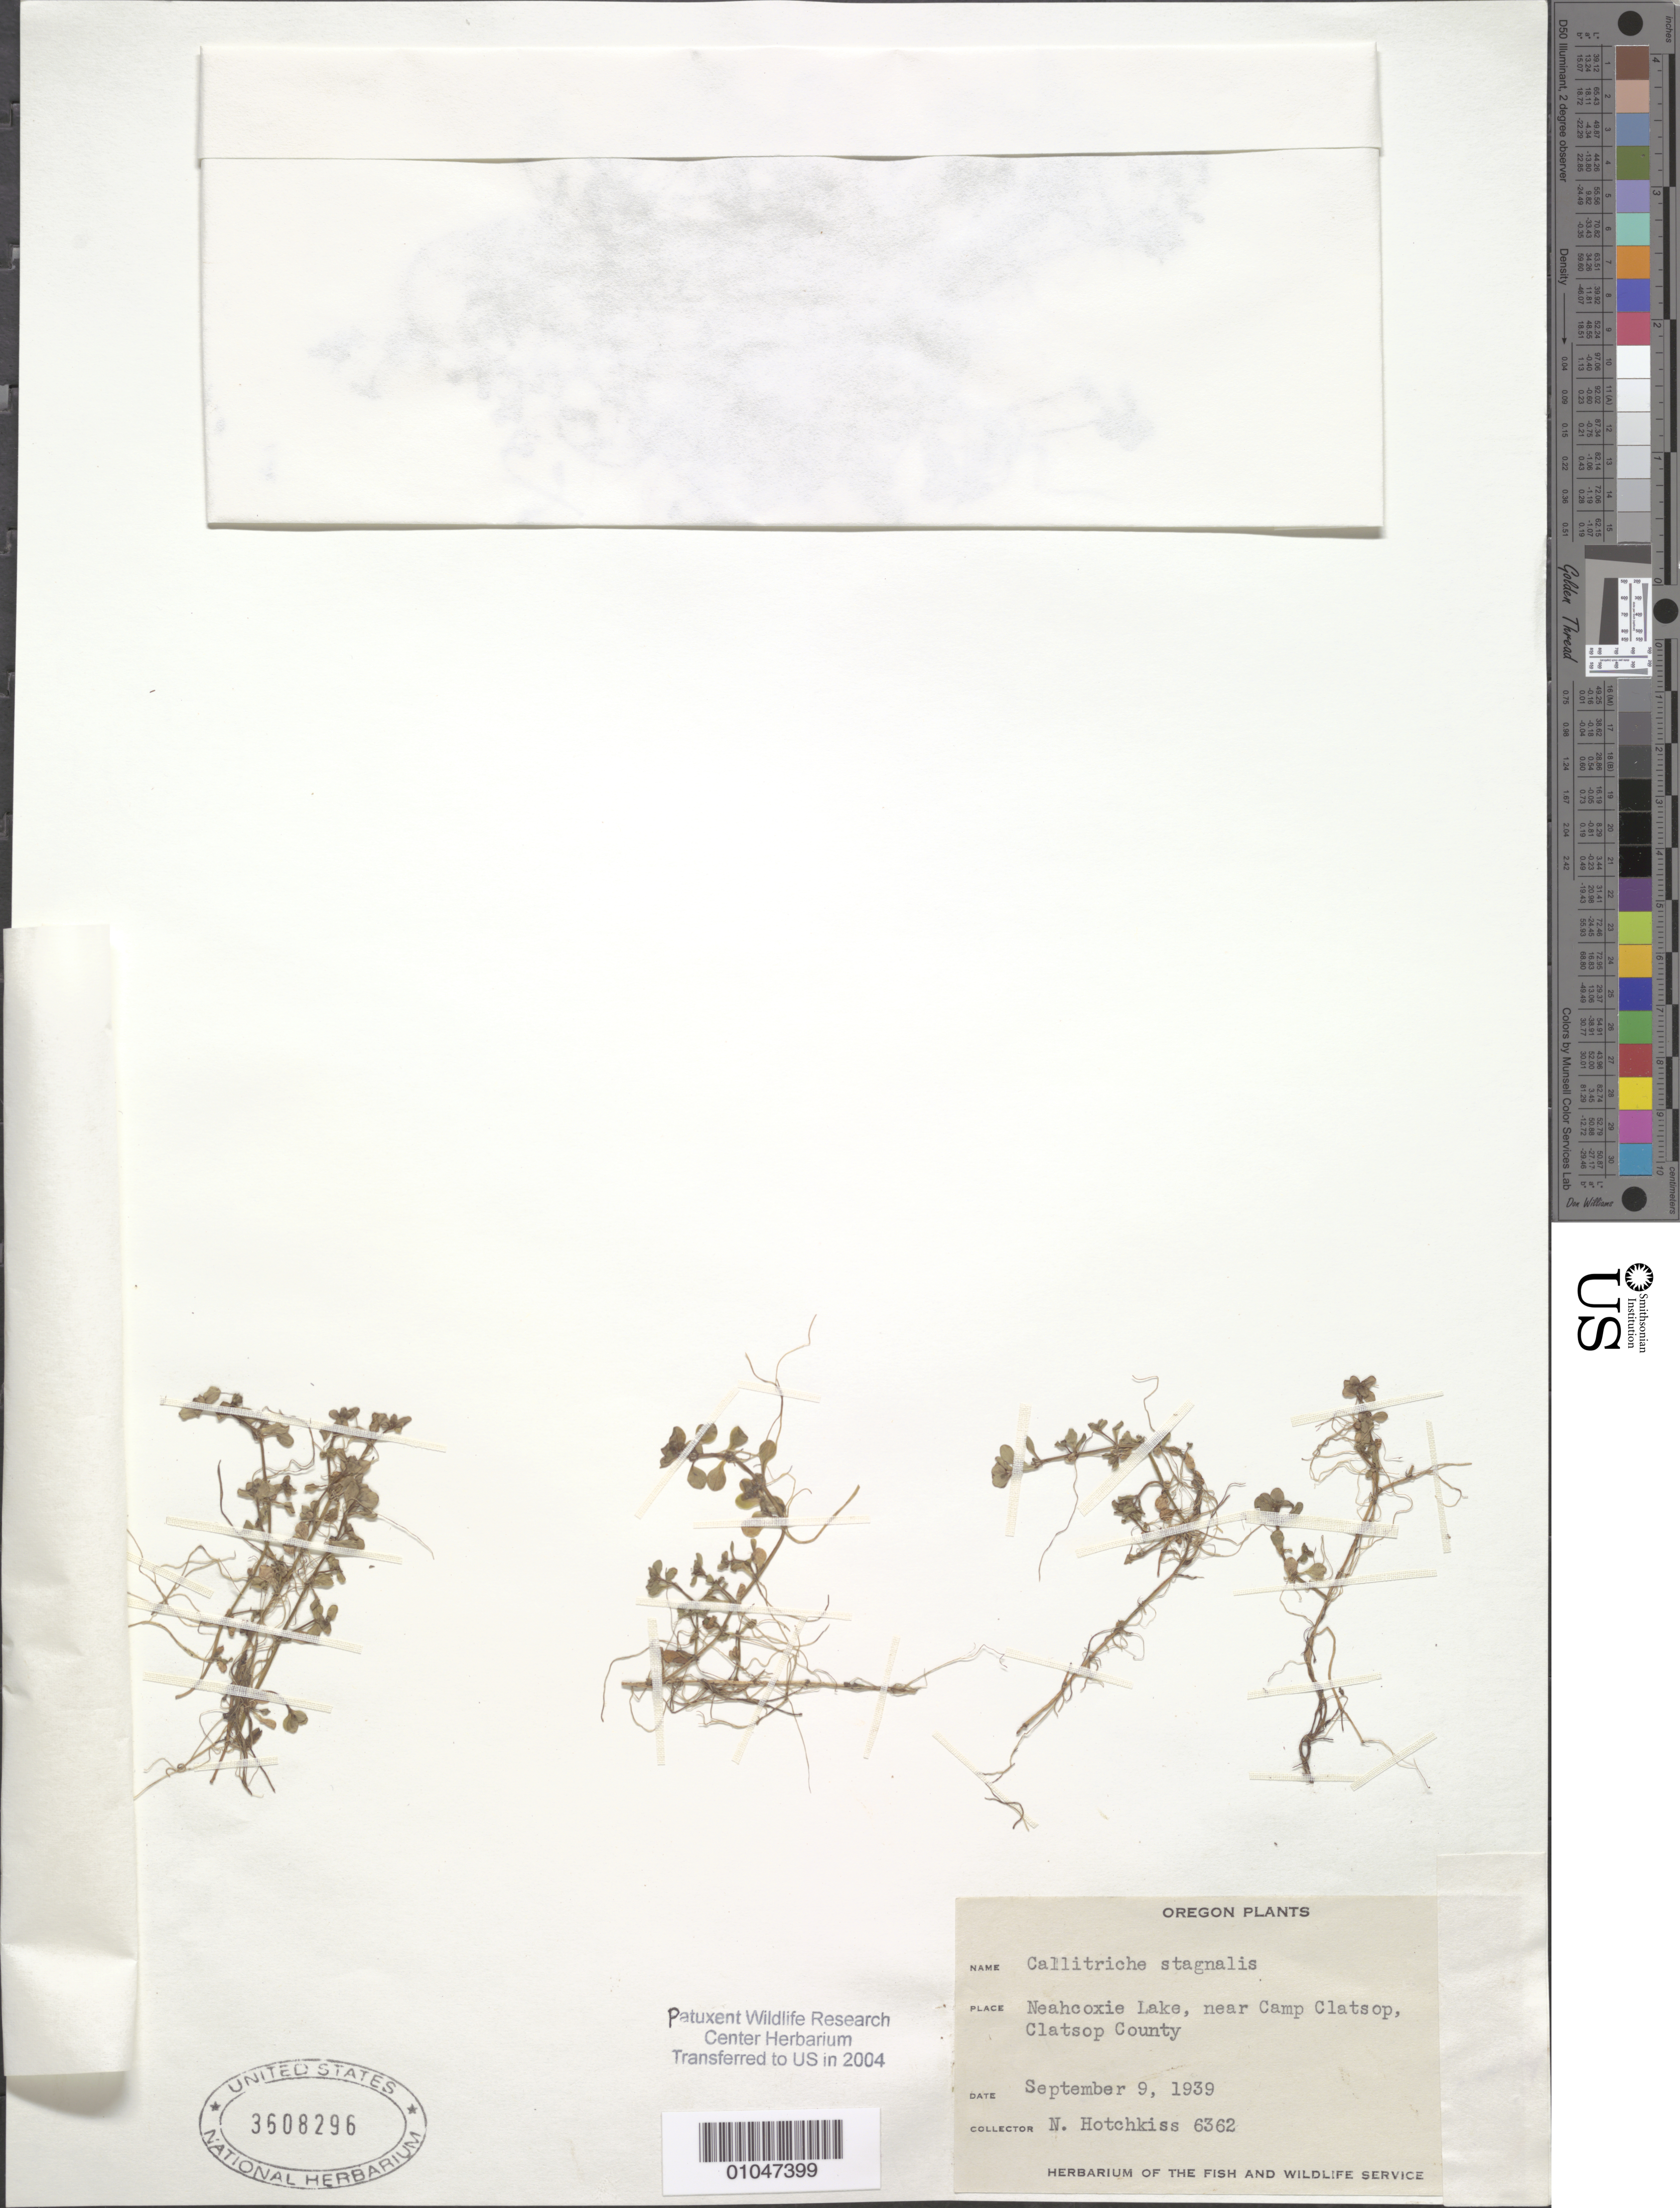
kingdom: Plantae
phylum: Tracheophyta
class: Magnoliopsida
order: Lamiales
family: Plantaginaceae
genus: Callitriche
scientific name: Callitriche stagnalis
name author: Scop.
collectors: N. Hotchkiss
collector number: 6362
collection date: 1939-09-09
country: United States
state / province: Oregon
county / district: Clatsop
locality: Neahcoxie Lake, near Camp Clatsop, Clatsop County.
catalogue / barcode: US 3608296